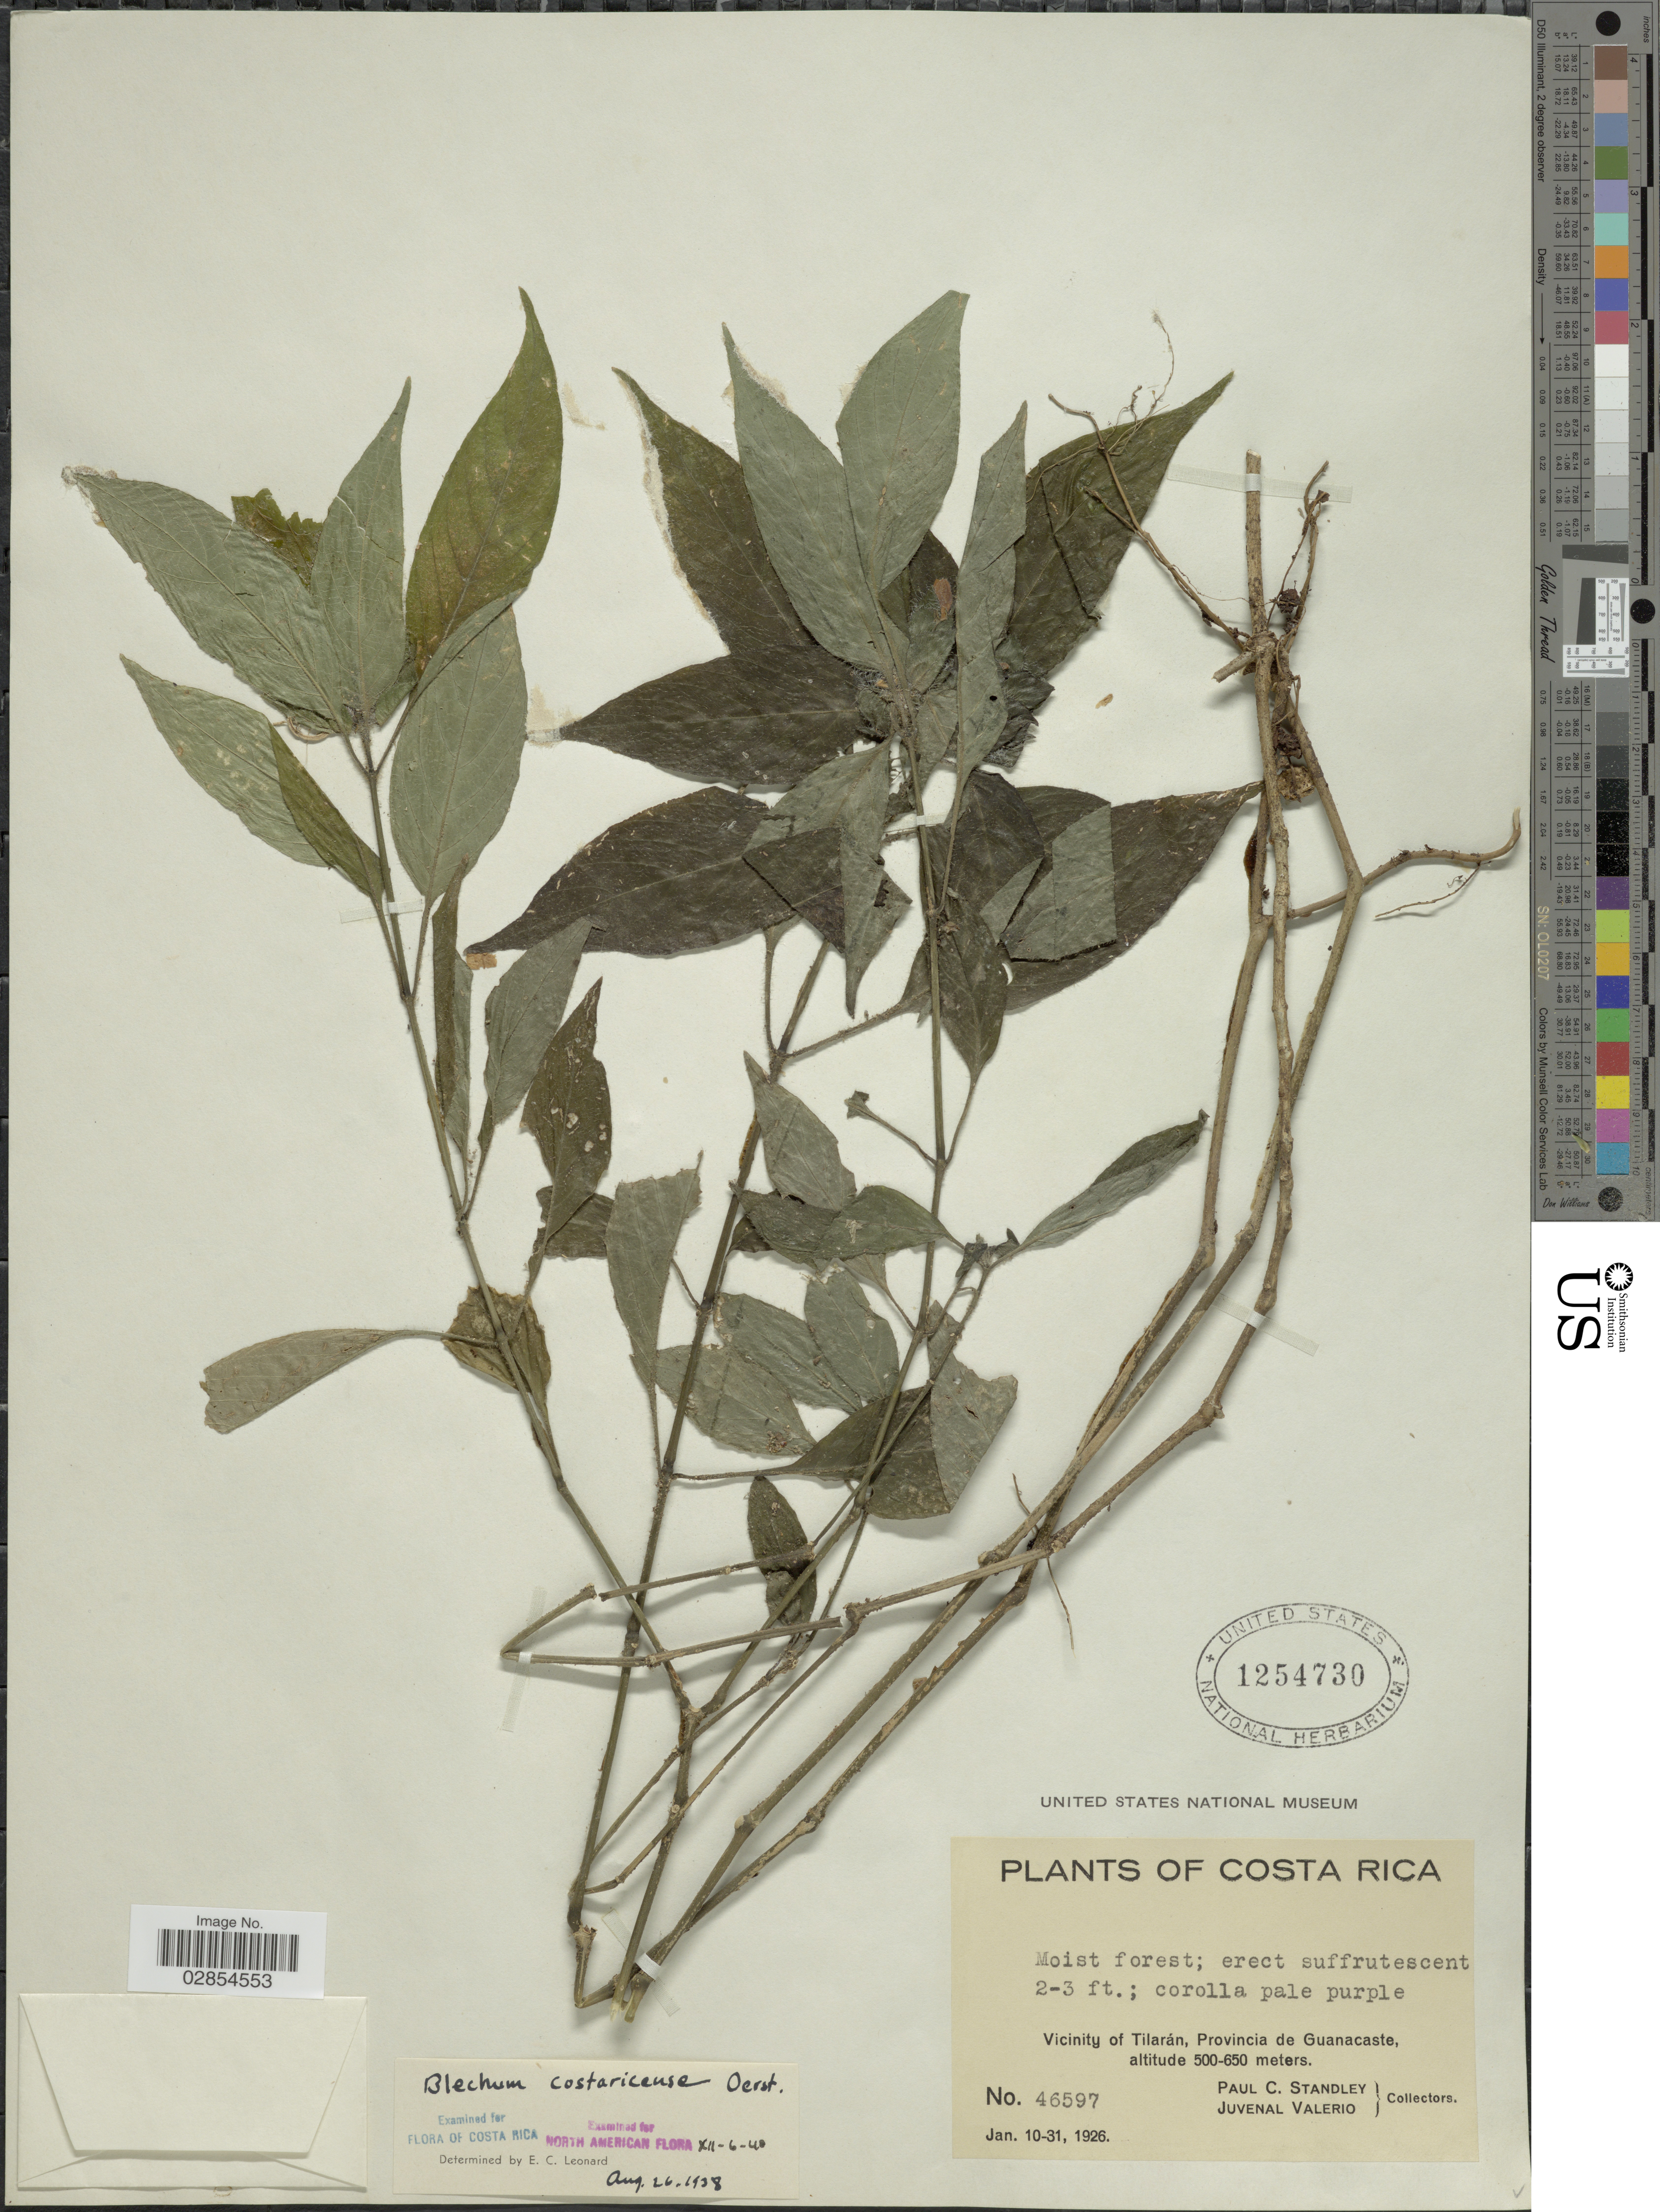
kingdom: Plantae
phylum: Tracheophyta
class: Magnoliopsida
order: Lamiales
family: Acanthaceae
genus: Blechum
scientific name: Blechum costaricense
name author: Oerst.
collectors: P. C. Standley & J. Valerio R.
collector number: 46597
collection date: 1926-01-10/1926-01-31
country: Costa Rica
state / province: Guanacaste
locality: Vicinity of Tilarán, Provincia de Guanacaste.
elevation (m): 500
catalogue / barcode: US 1254730